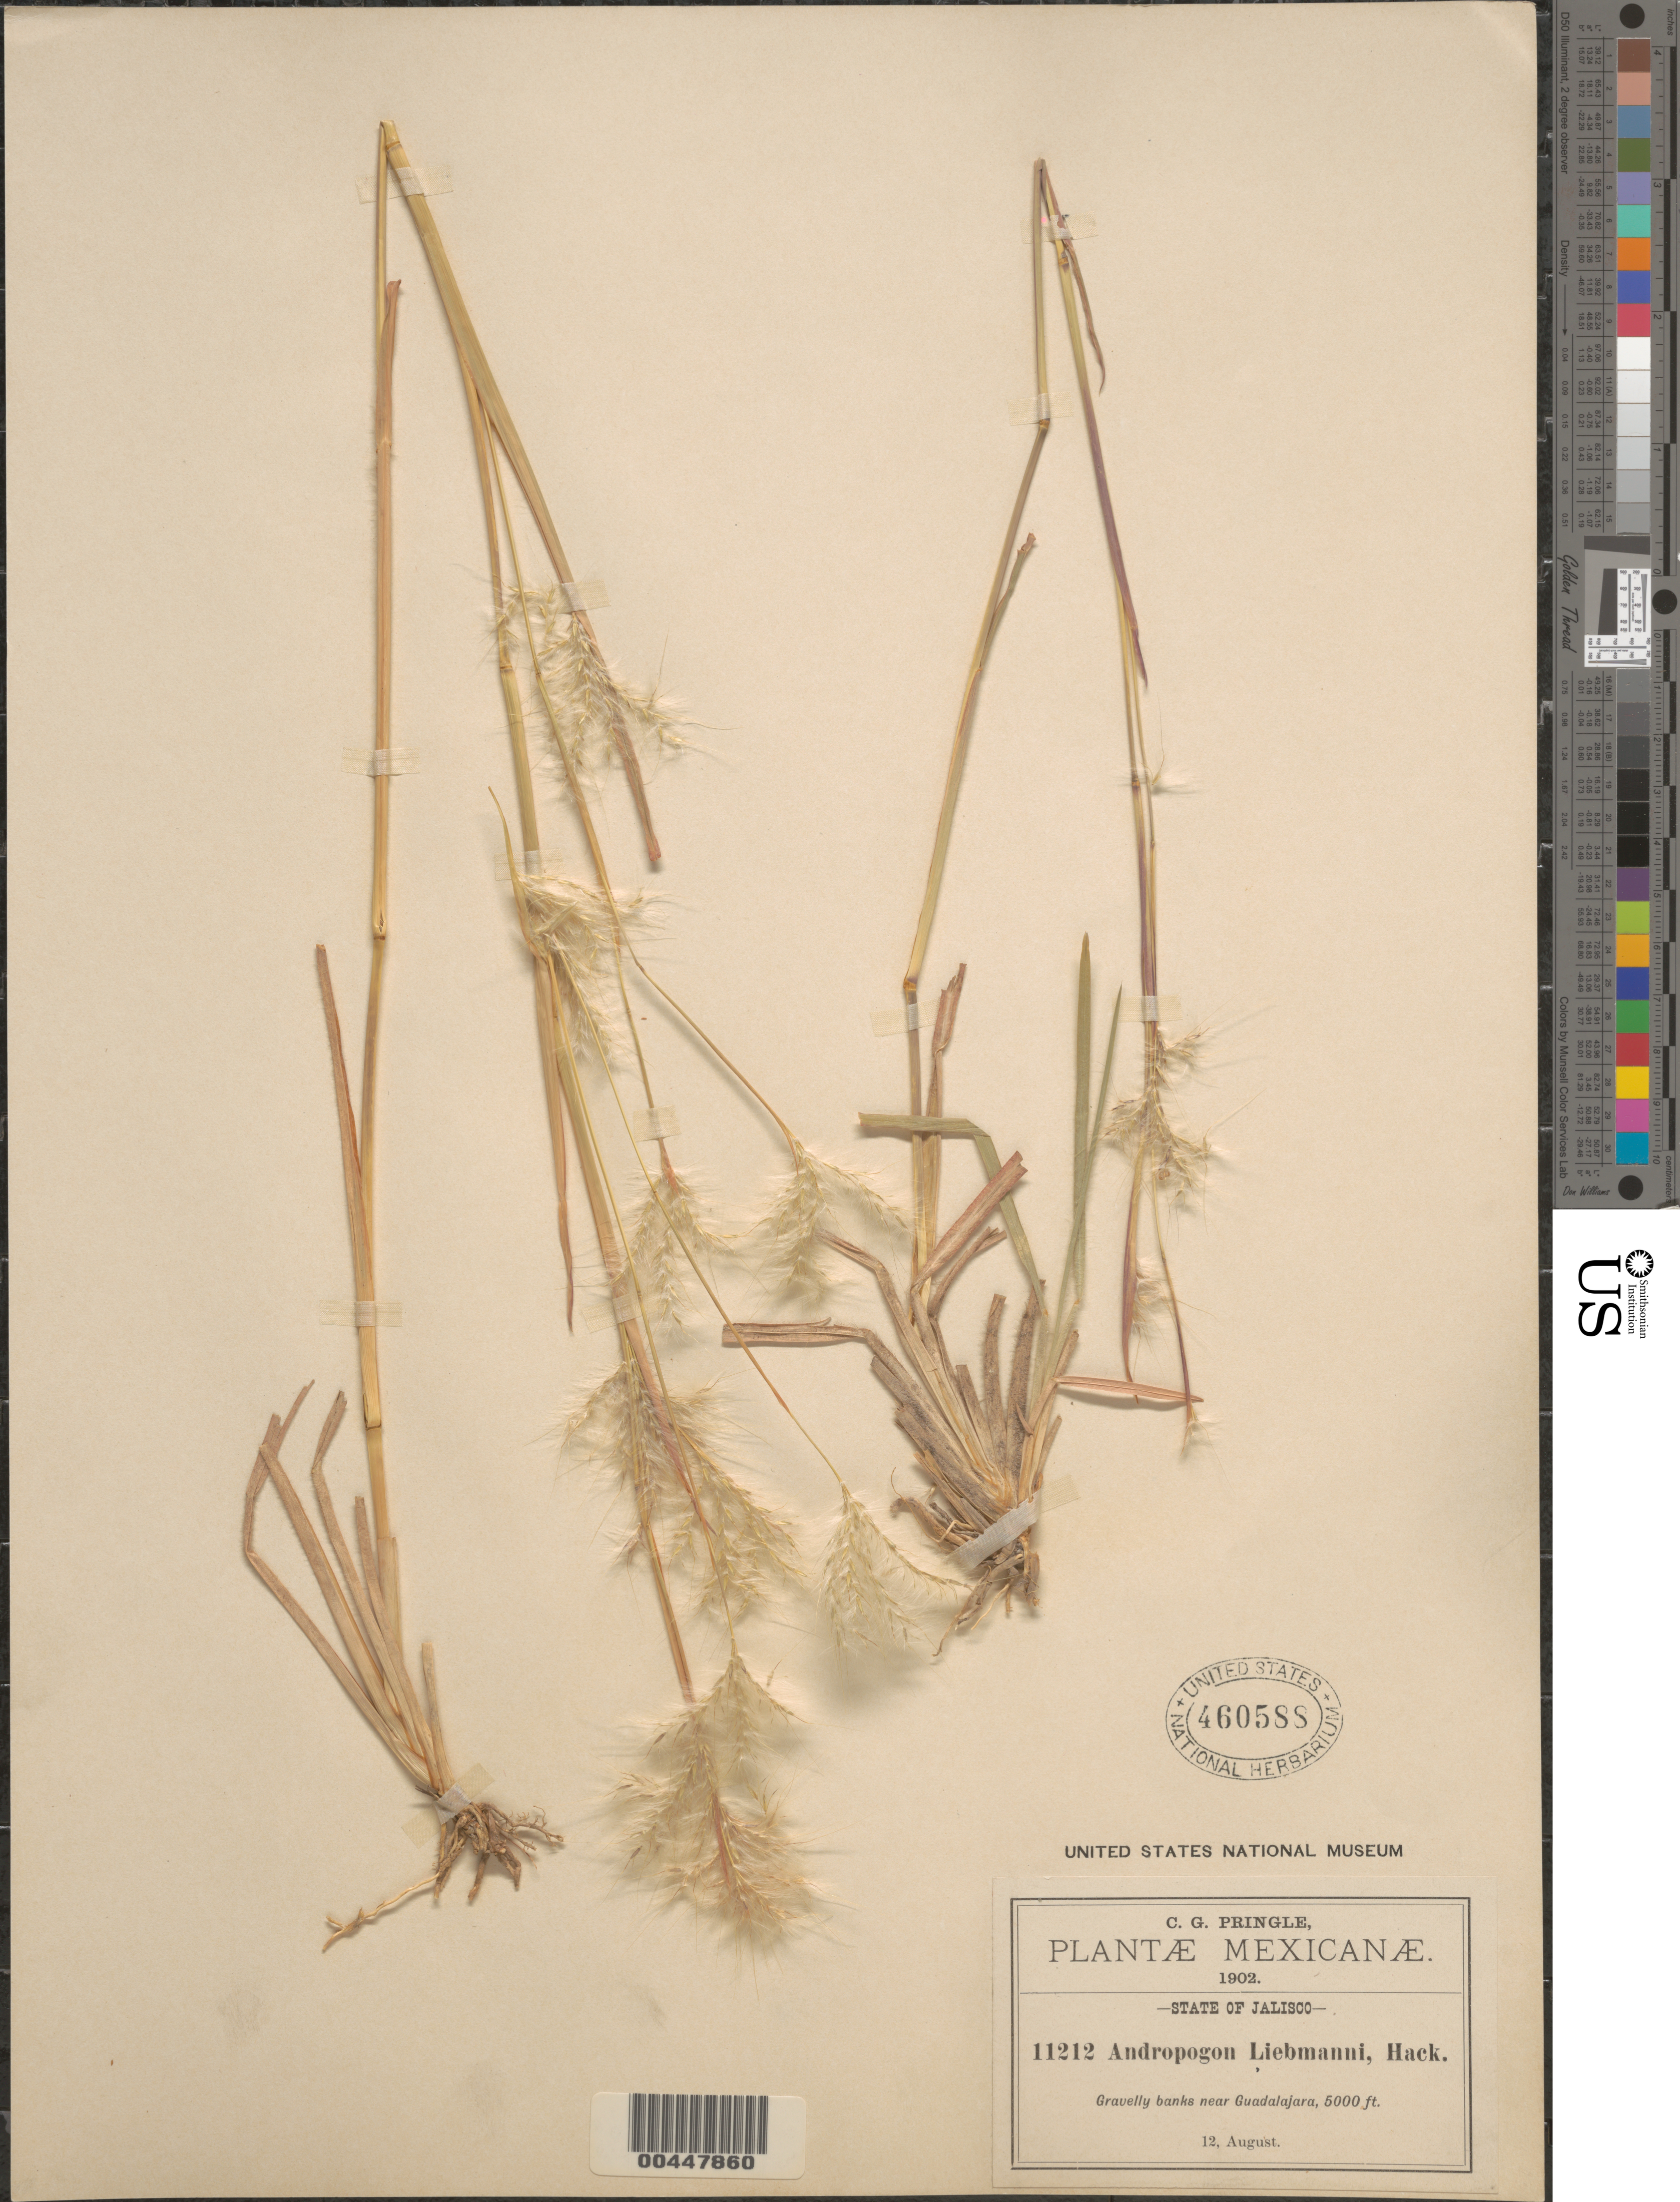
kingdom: Plantae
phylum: Tracheophyta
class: Liliopsida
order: Poales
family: Poaceae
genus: Andropogon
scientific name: Andropogon liebmannii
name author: Hack.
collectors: C. G. Pringle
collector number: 11212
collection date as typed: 12 Aug 1902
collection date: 1902-08-12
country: Mexico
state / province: Jalisco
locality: Near Guadalajara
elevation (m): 1524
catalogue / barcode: US 460588